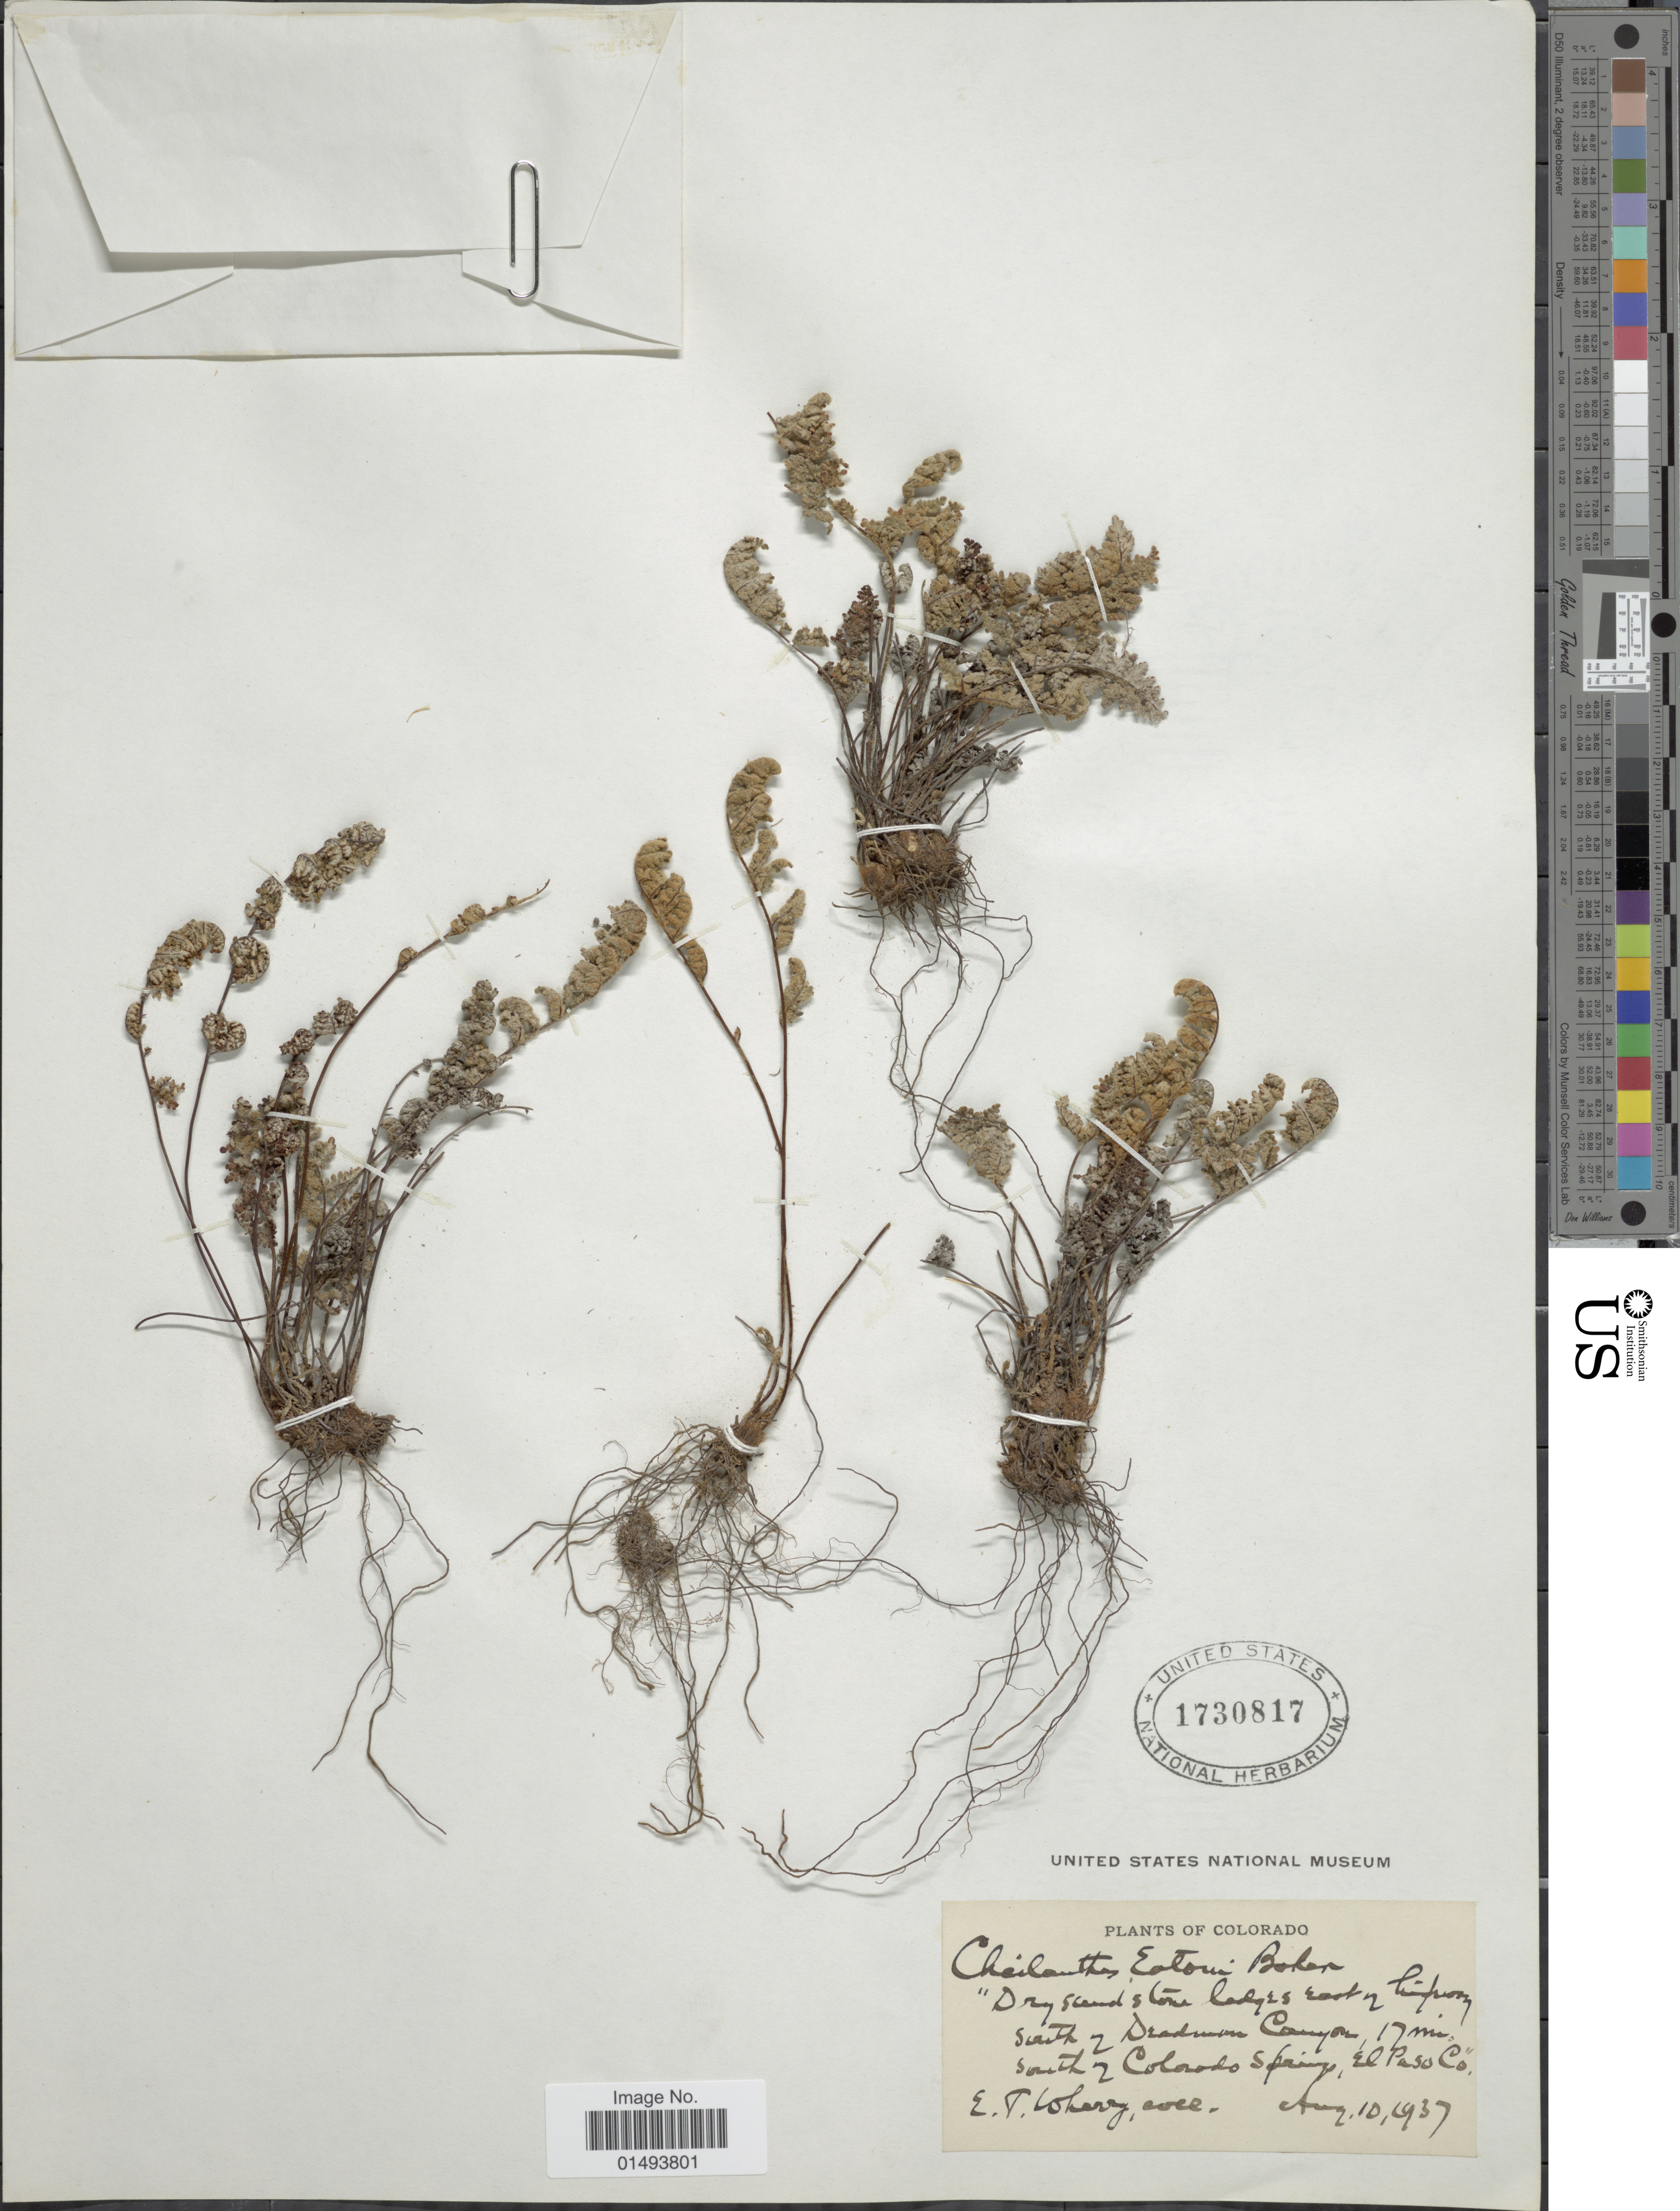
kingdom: Plantae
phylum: Tracheophyta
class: Polypodiopsida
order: Polypodiales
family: Pteridaceae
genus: Myriopteris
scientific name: Myriopteris rufa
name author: Fée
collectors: E. T. Wherry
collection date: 1937-08-10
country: United States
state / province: Colorado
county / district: El Paso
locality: Dry sandstone ledges east of highway south of Deadman Canyon, 17 mi south of Colorado Spring, El Paso Co.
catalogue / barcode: US 1730817